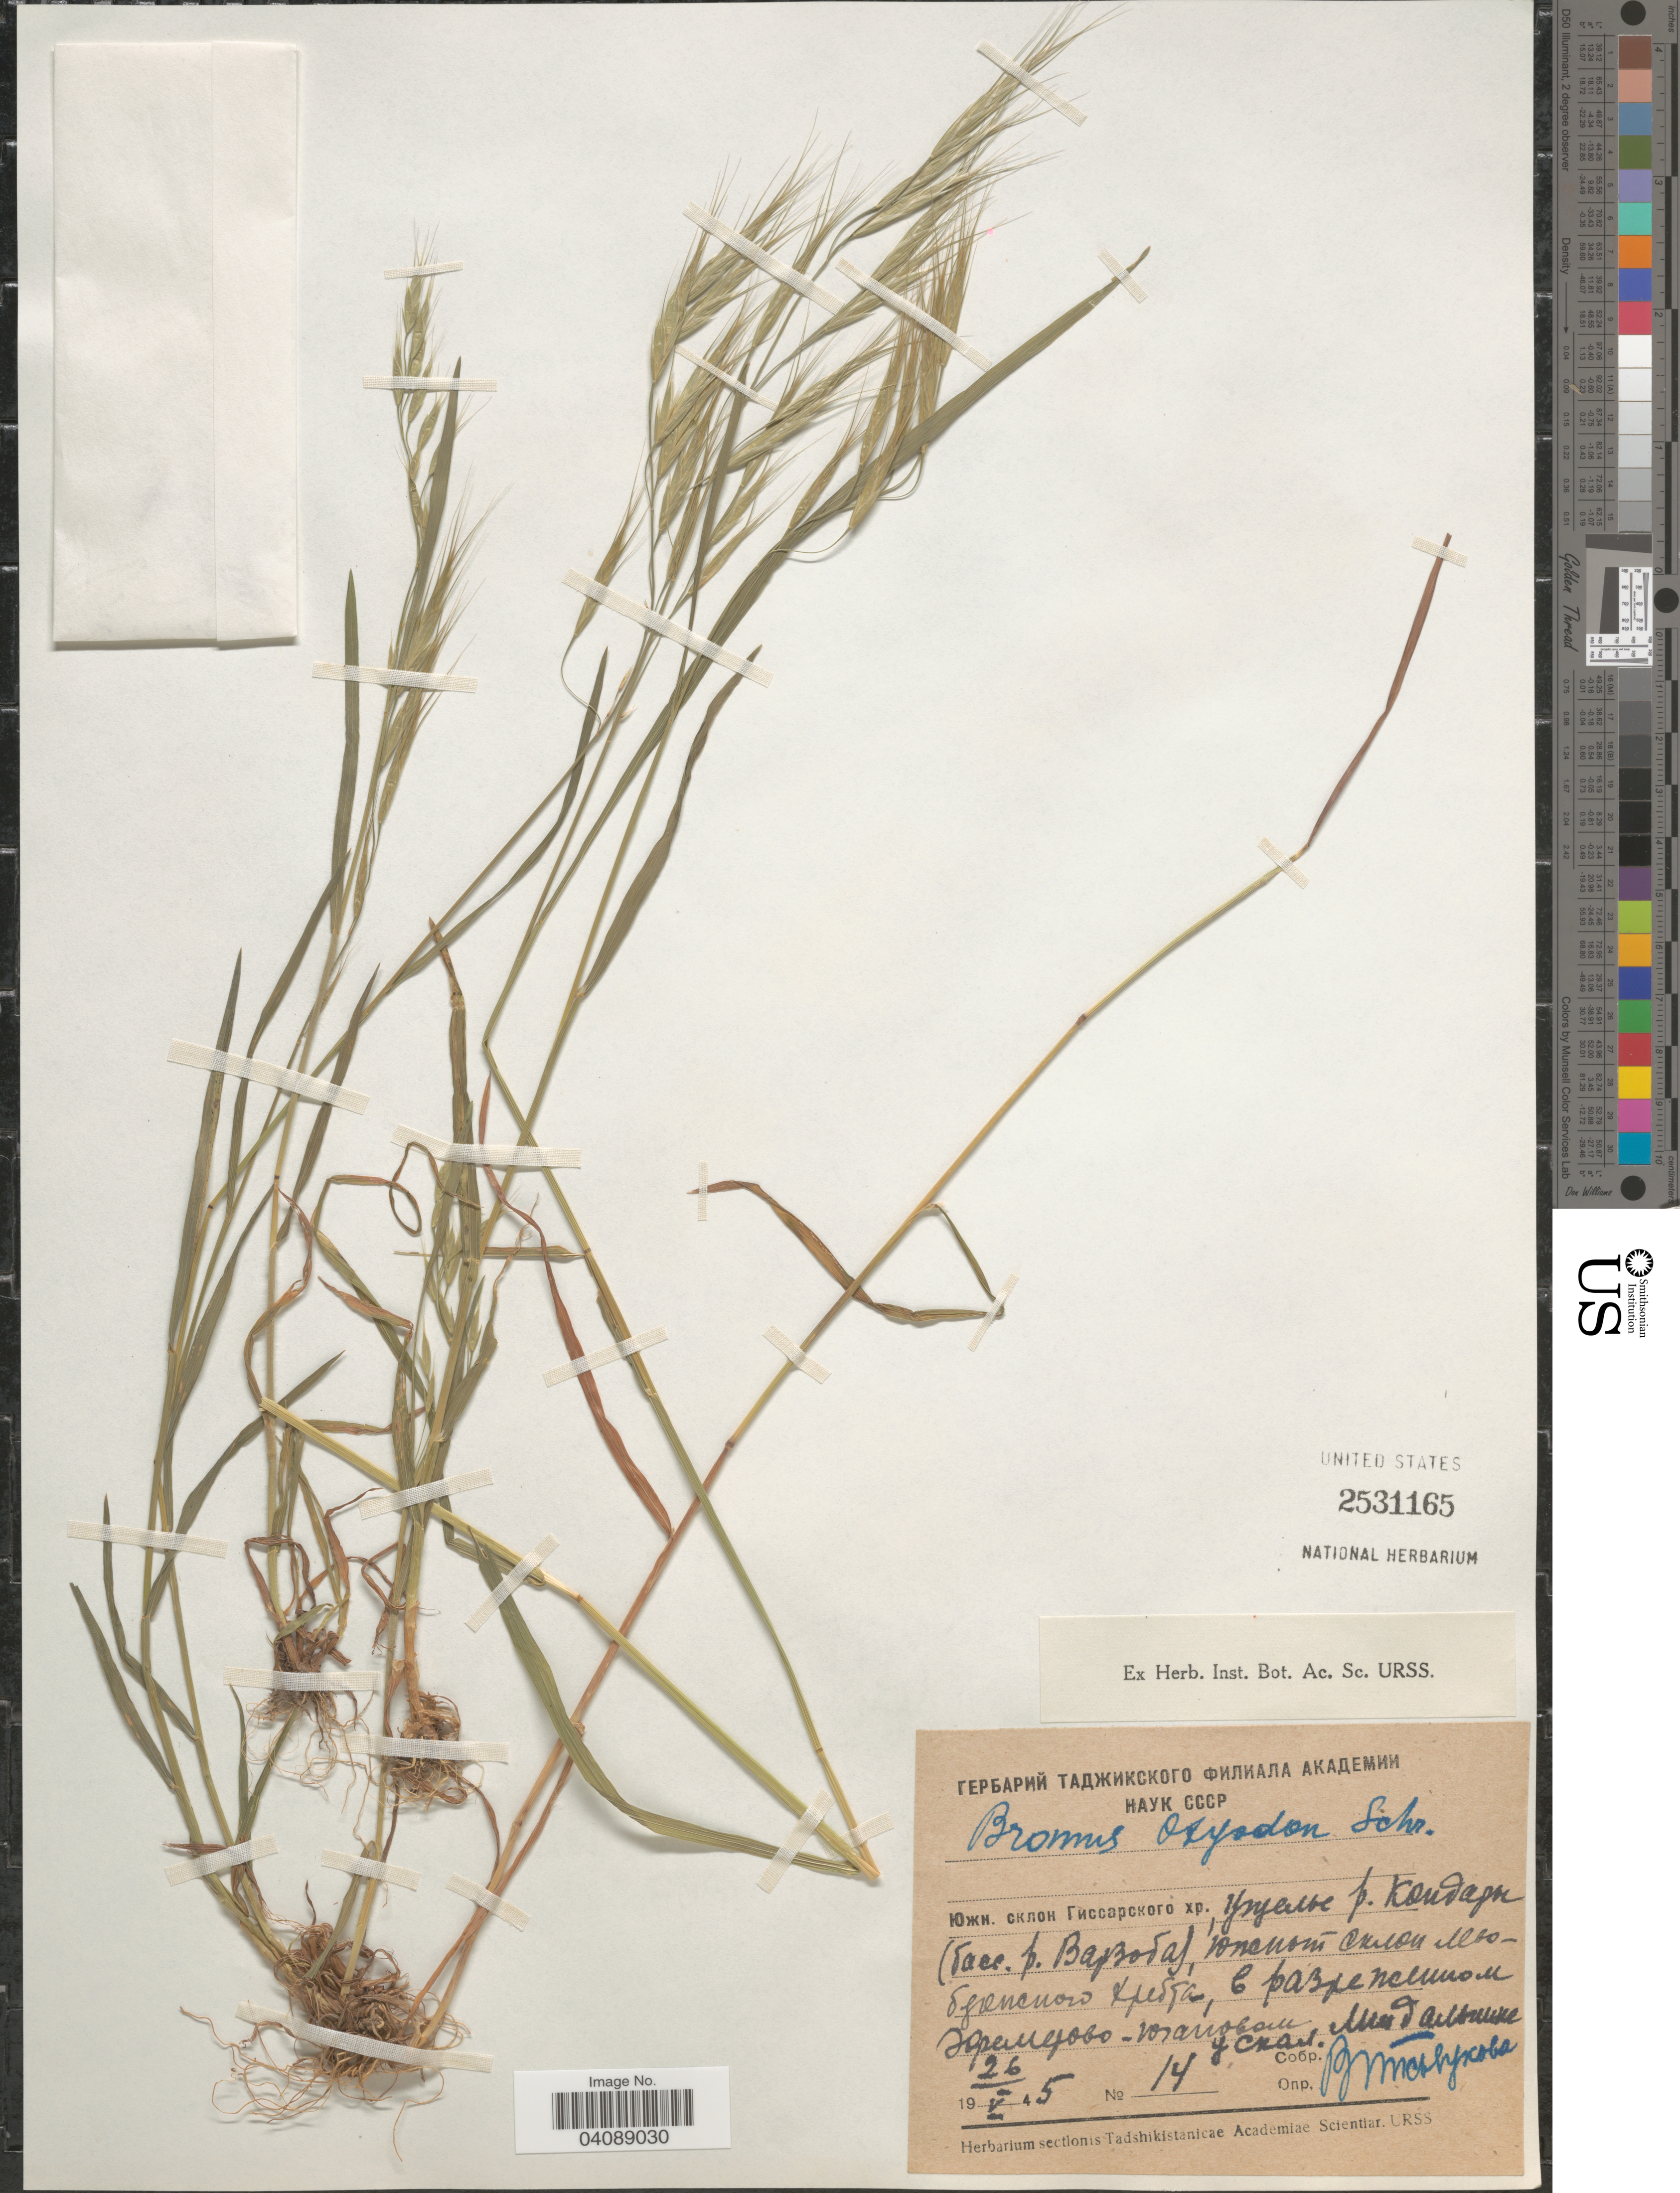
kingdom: Plantae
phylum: Tracheophyta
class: Liliopsida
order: Poales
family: Poaceae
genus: Bromus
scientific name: Bromus oxyodon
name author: Schrenk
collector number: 14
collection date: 1945-05-26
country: Tajikistan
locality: Gorge of river Kondara, basin of river Varzob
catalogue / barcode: US 2531165